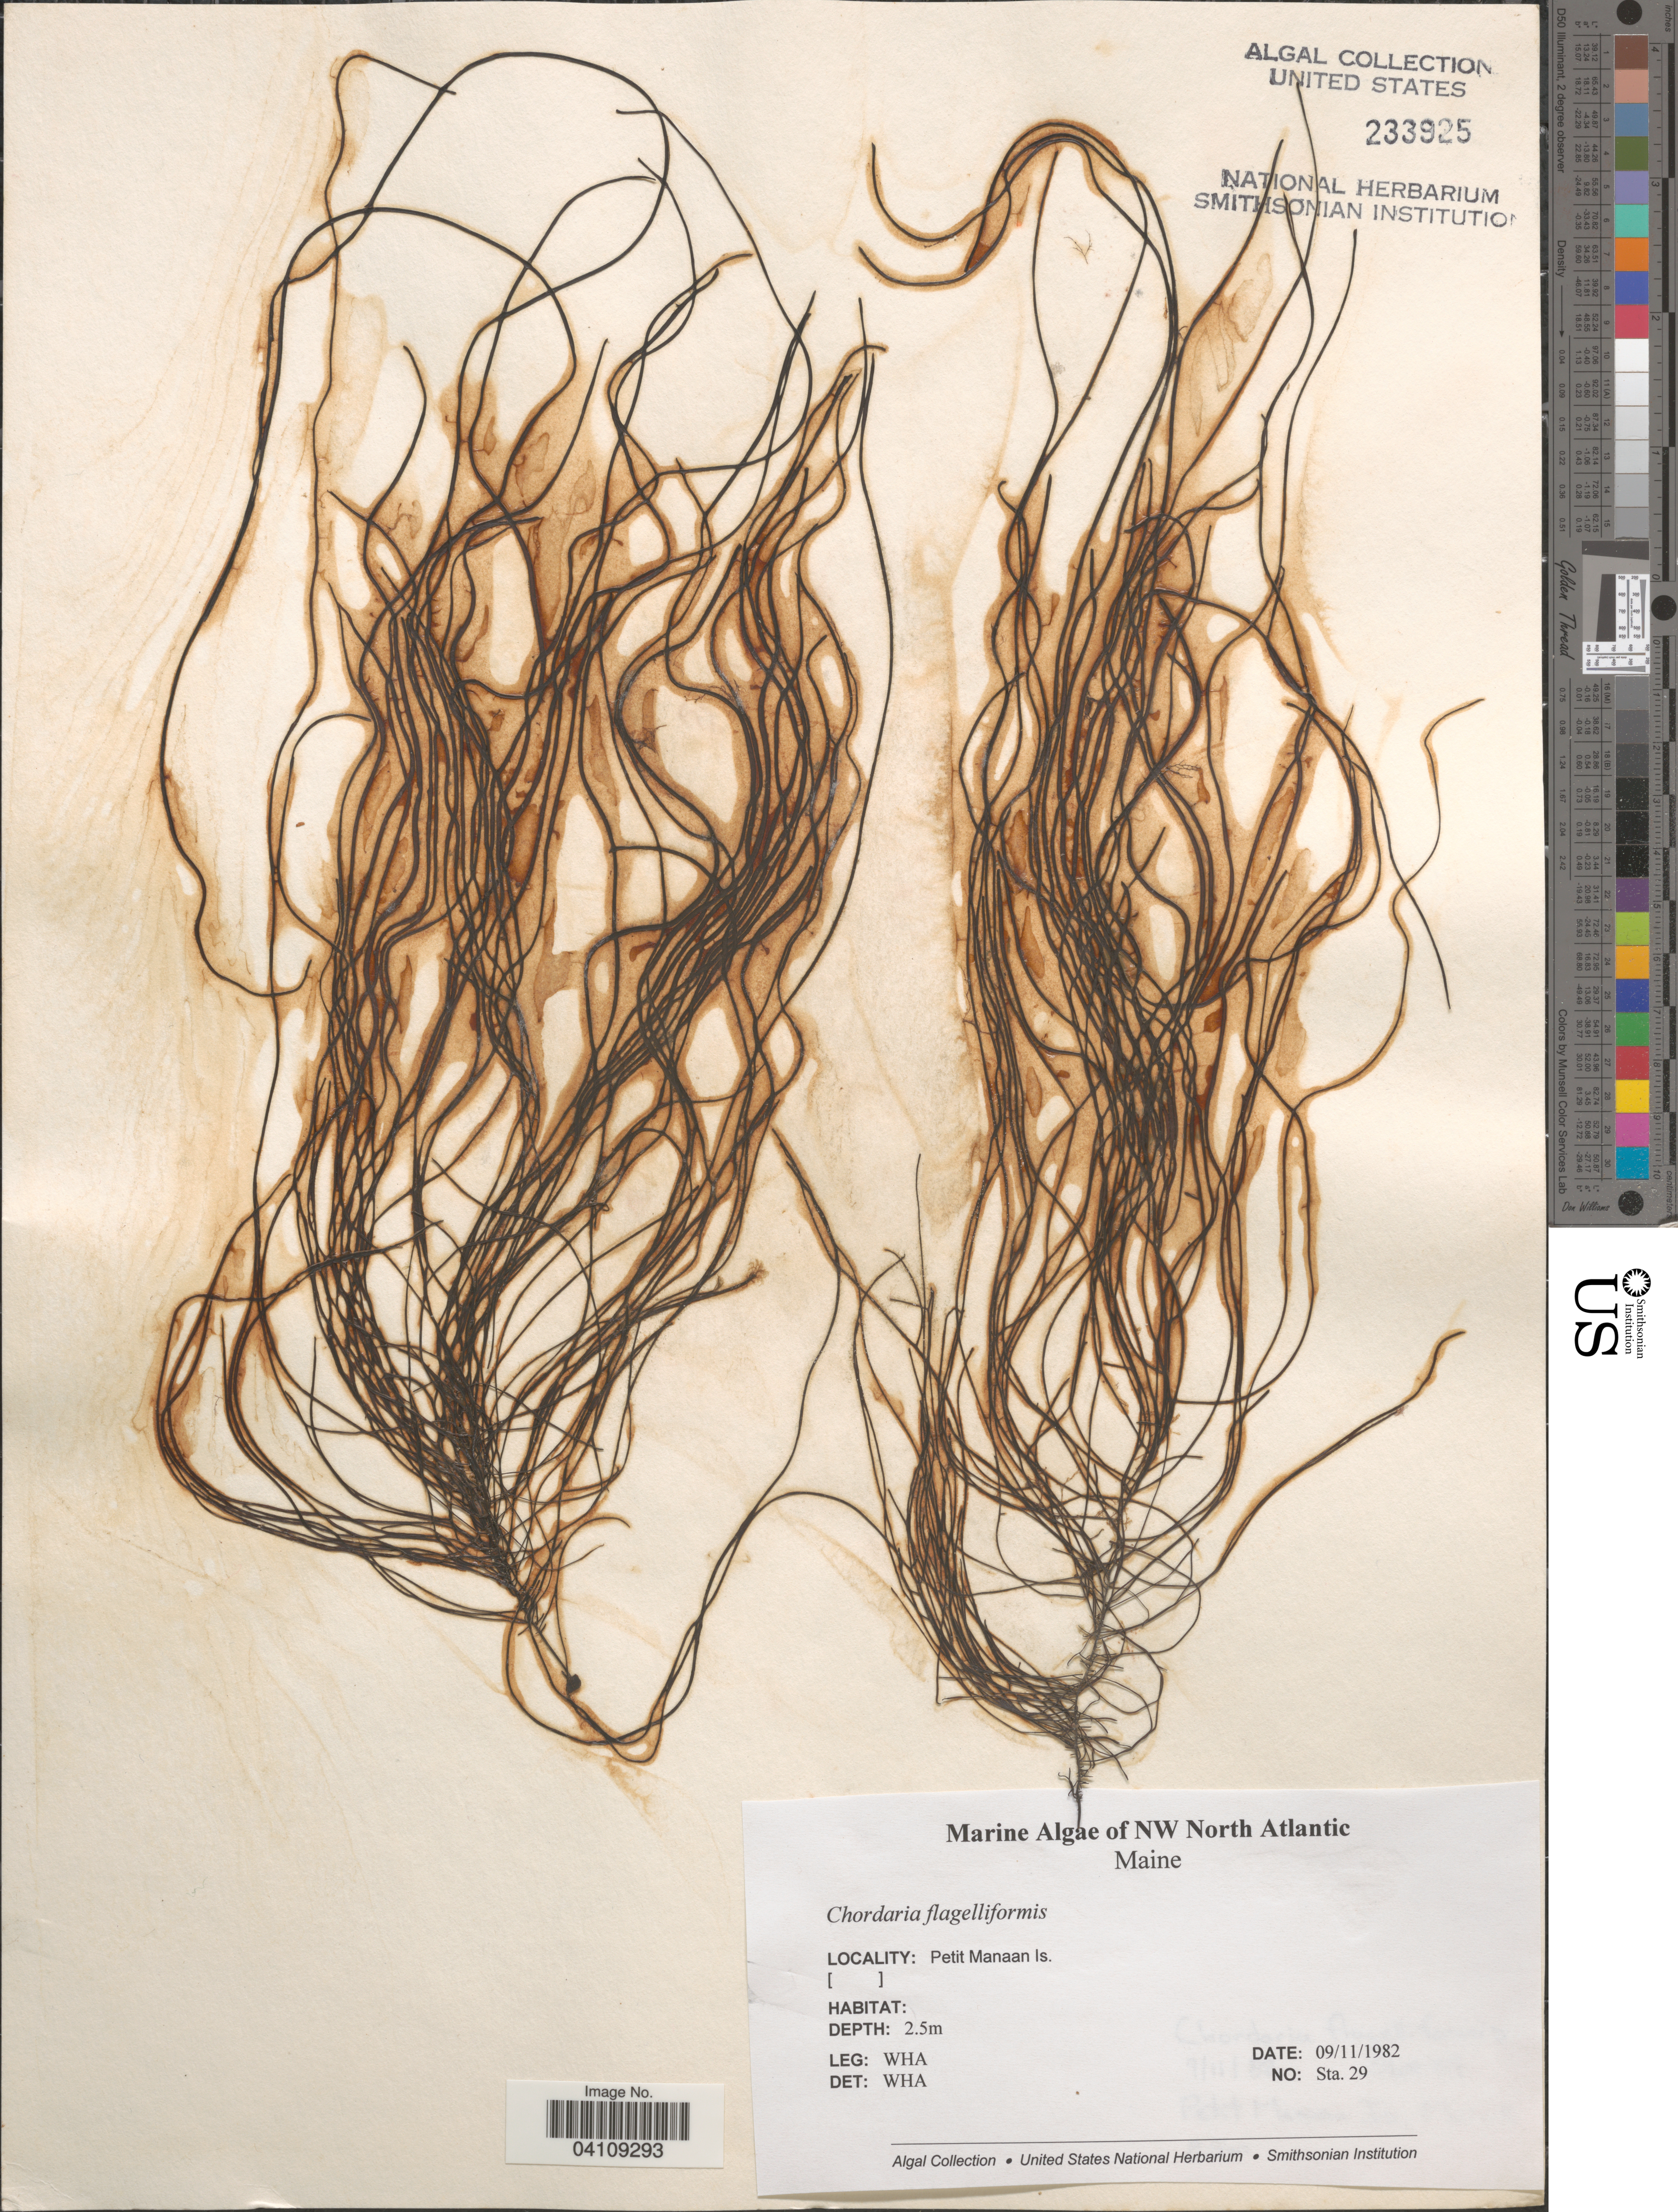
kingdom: Chromista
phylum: Ochrophyta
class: Phaeophyceae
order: Ectocarpales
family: Chordariaceae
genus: Chordaria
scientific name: Chordaria flagelliformis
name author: (Hudson) Grev.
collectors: W. H. Adey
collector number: Sta.29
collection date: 1982-09-11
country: United States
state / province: Maine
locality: NW North Atlantic. Petit Manaan Is.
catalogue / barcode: US 233925